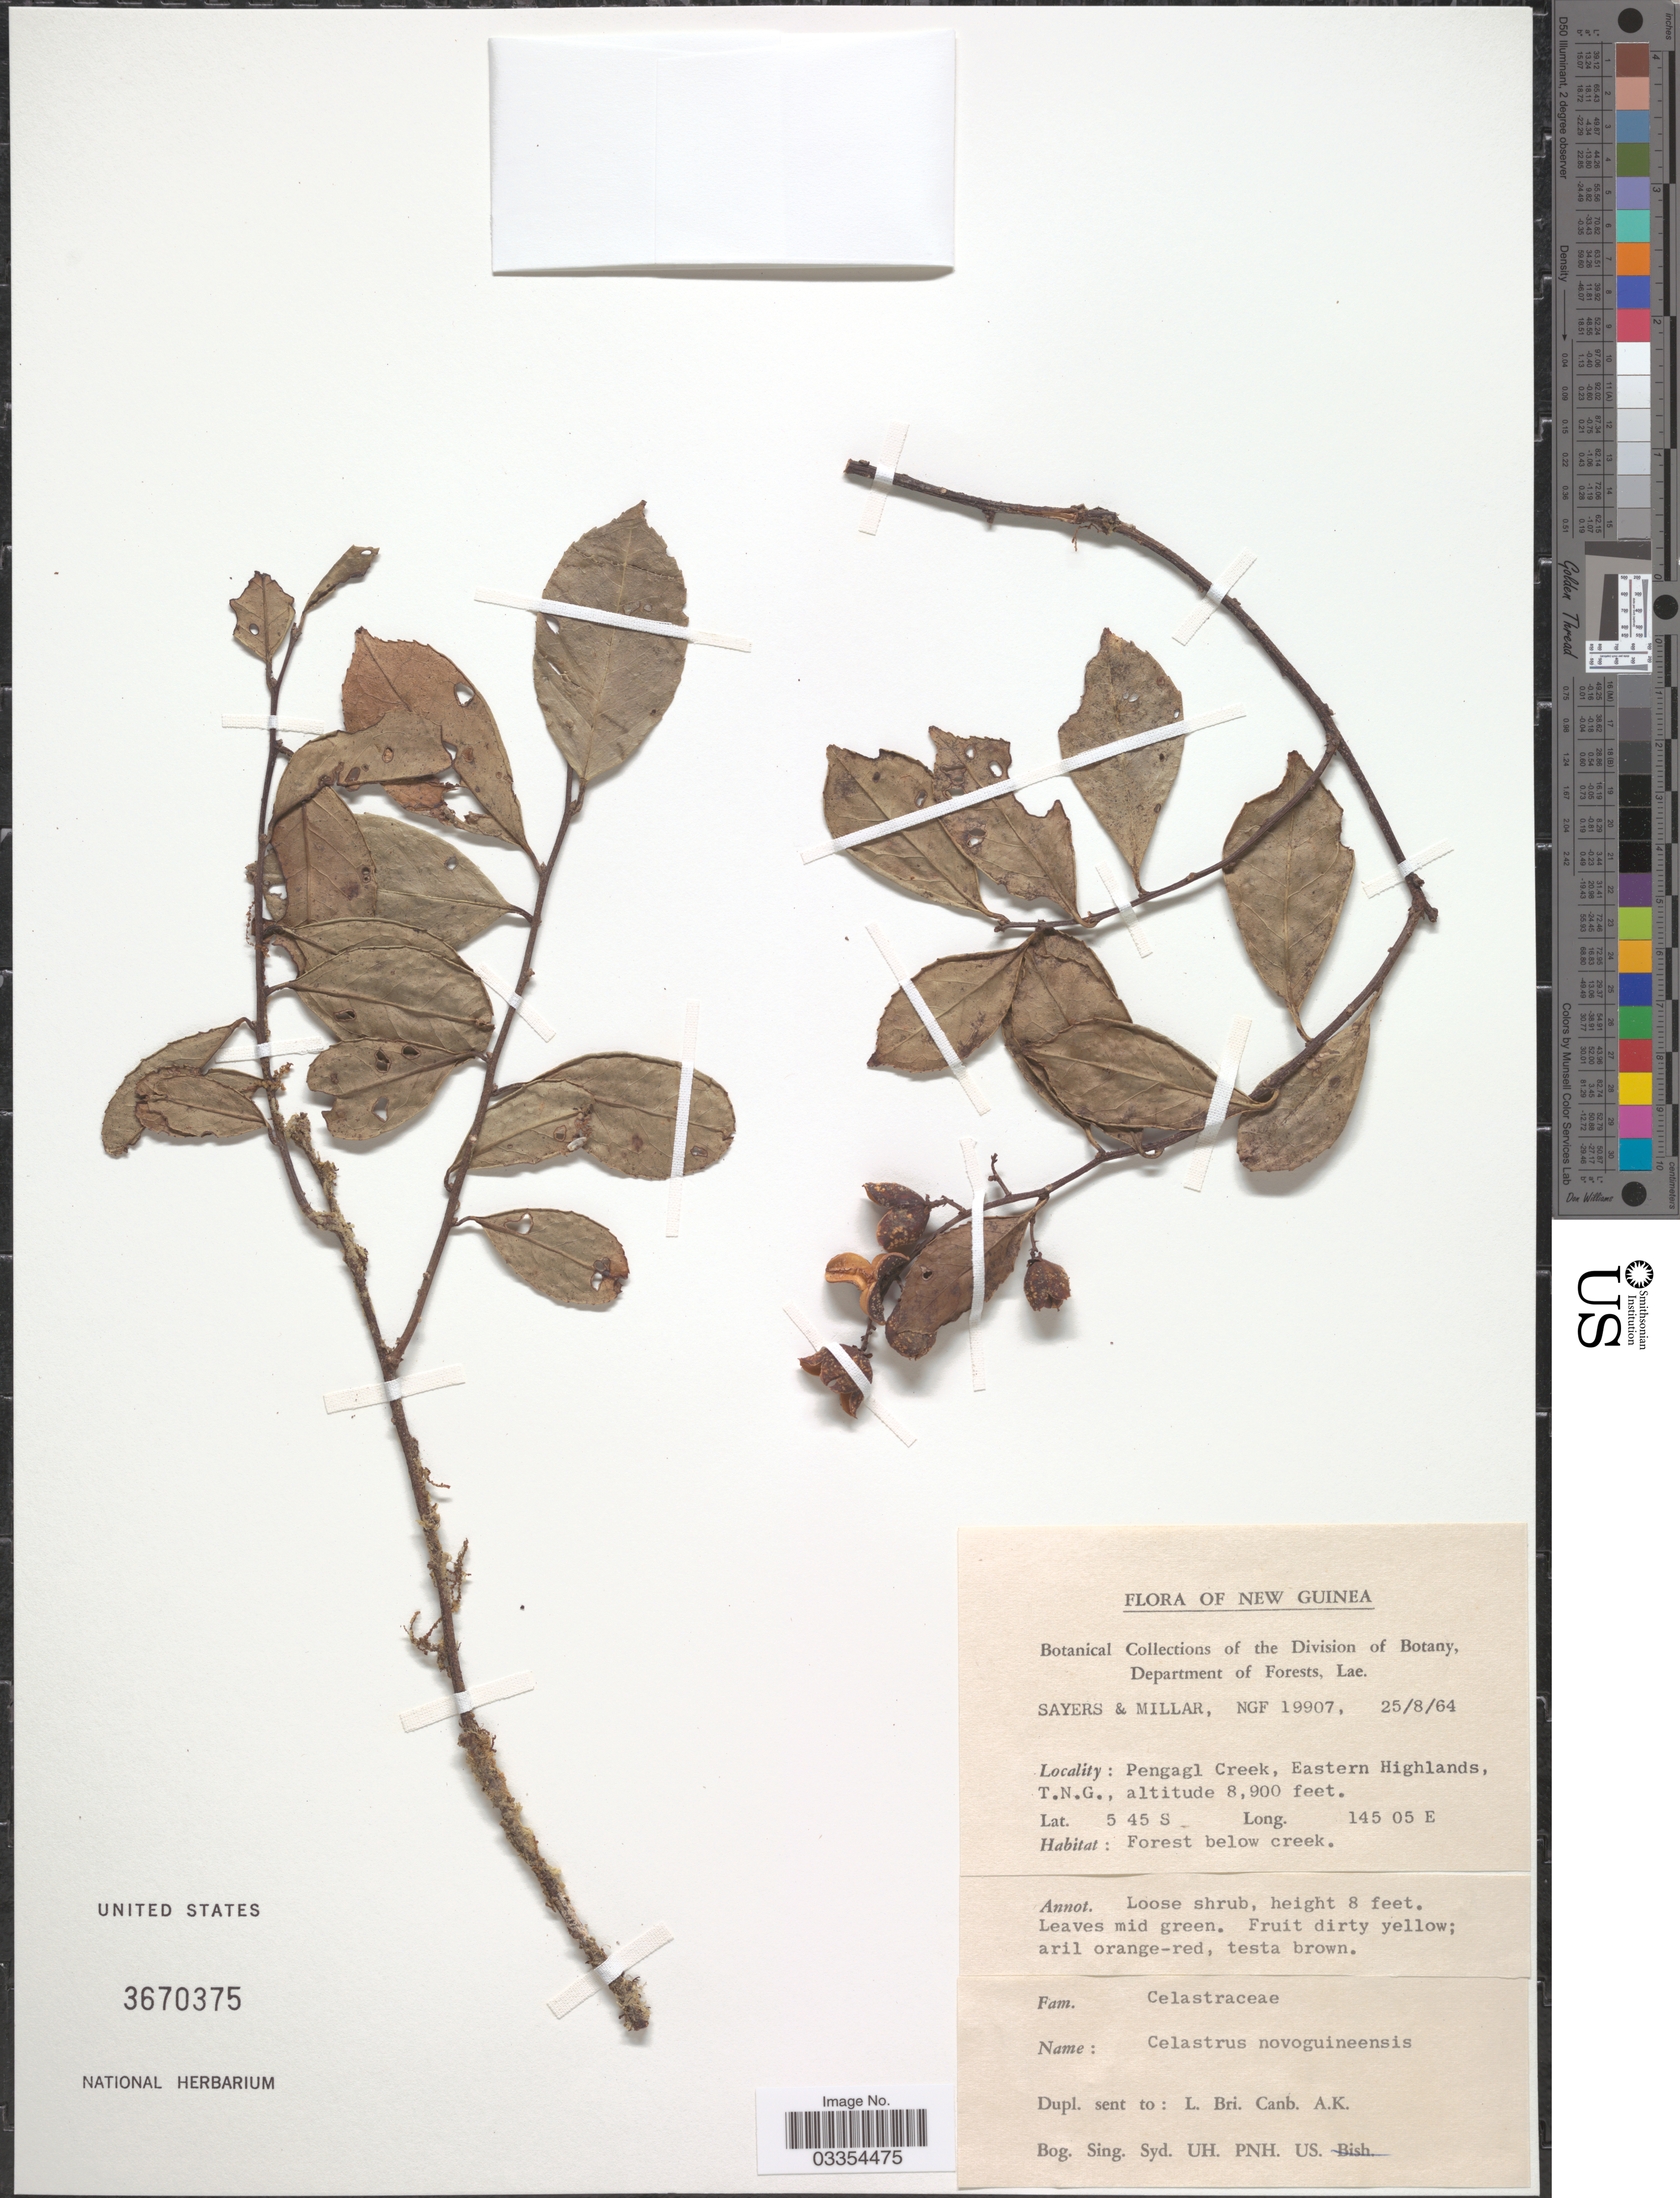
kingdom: Plantae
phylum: Tracheophyta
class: Magnoliopsida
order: Celastrales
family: Celastraceae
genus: Celastrus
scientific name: Celastrus novoguineensis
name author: Merr. & L.M. Perry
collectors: -. Sayers & -. Millar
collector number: NGF19907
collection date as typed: Transcribed d/m/y: 25/8/64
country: Papua New Guinea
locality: New Guinea, Pengagl Creek, Eastern Highlands, T.N.G.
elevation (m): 2713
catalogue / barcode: US 3670375